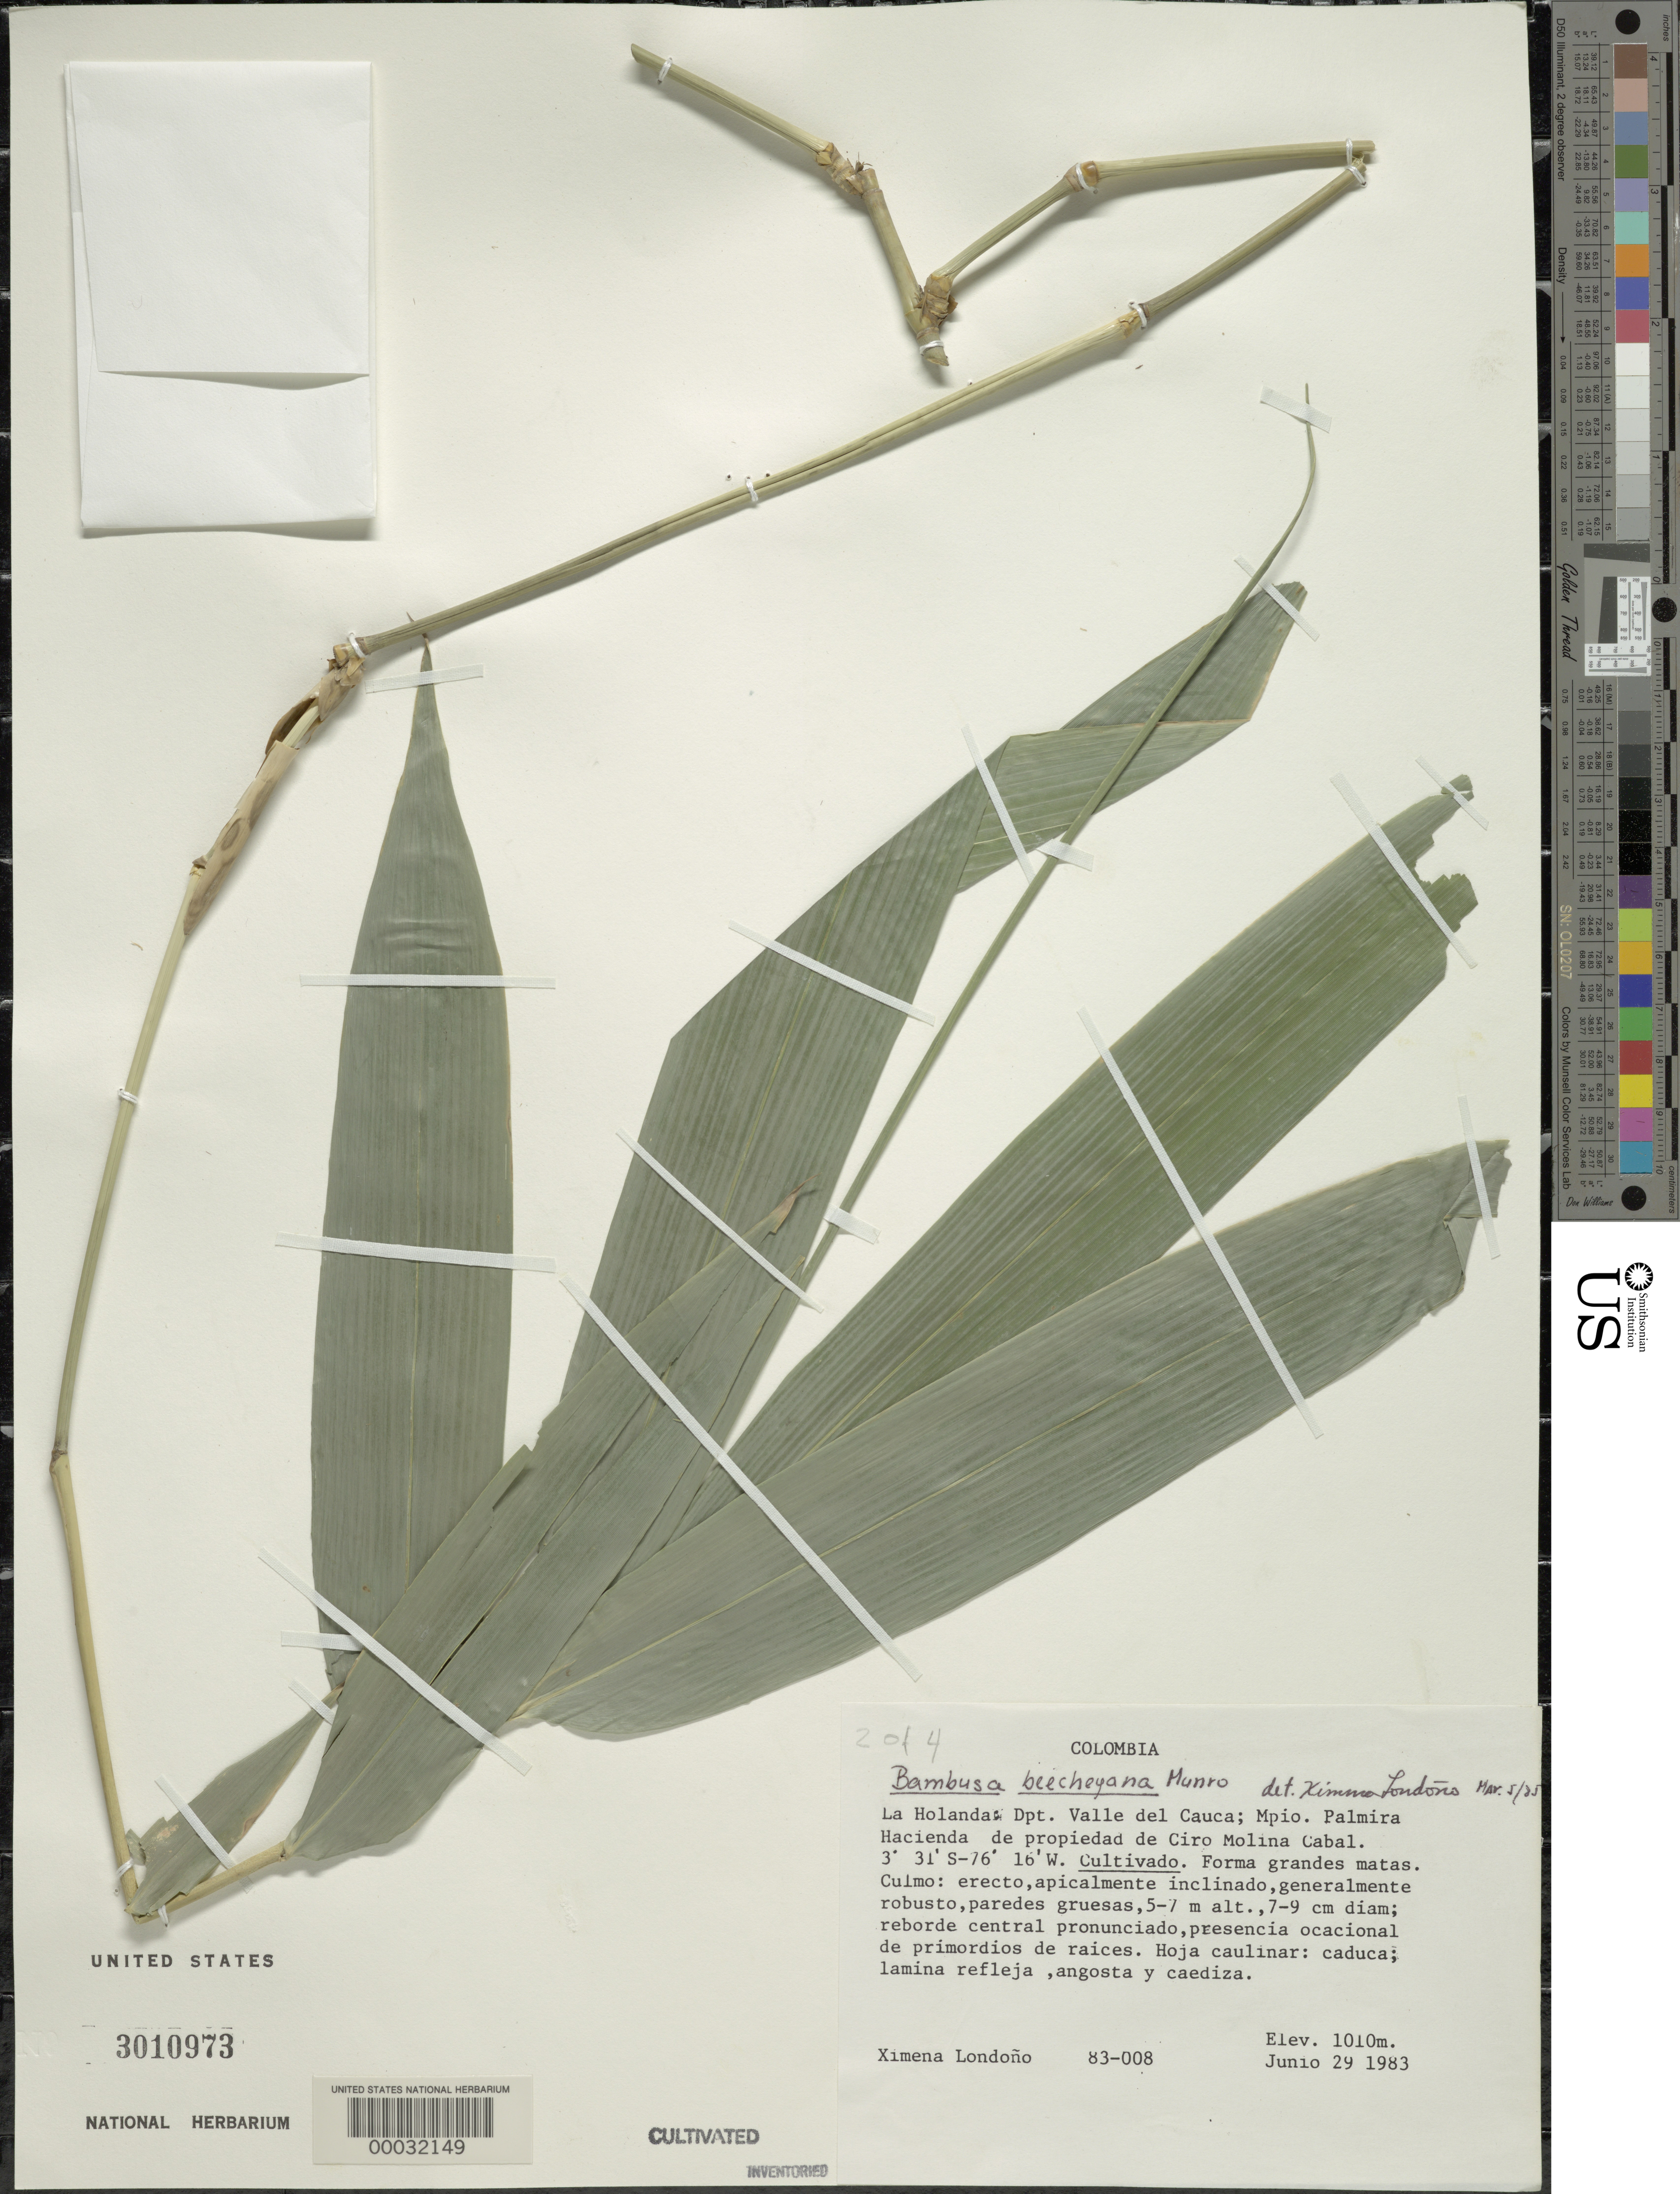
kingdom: Plantae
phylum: Tracheophyta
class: Liliopsida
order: Poales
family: Poaceae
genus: Bambusa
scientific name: Bambusa beecheyana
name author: Munro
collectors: X. Londoño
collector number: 83-008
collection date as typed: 29 Jun 1983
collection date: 1983-06-29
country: Colombia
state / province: Cauca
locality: Ciro Molina cabal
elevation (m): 1010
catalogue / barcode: US 3010973